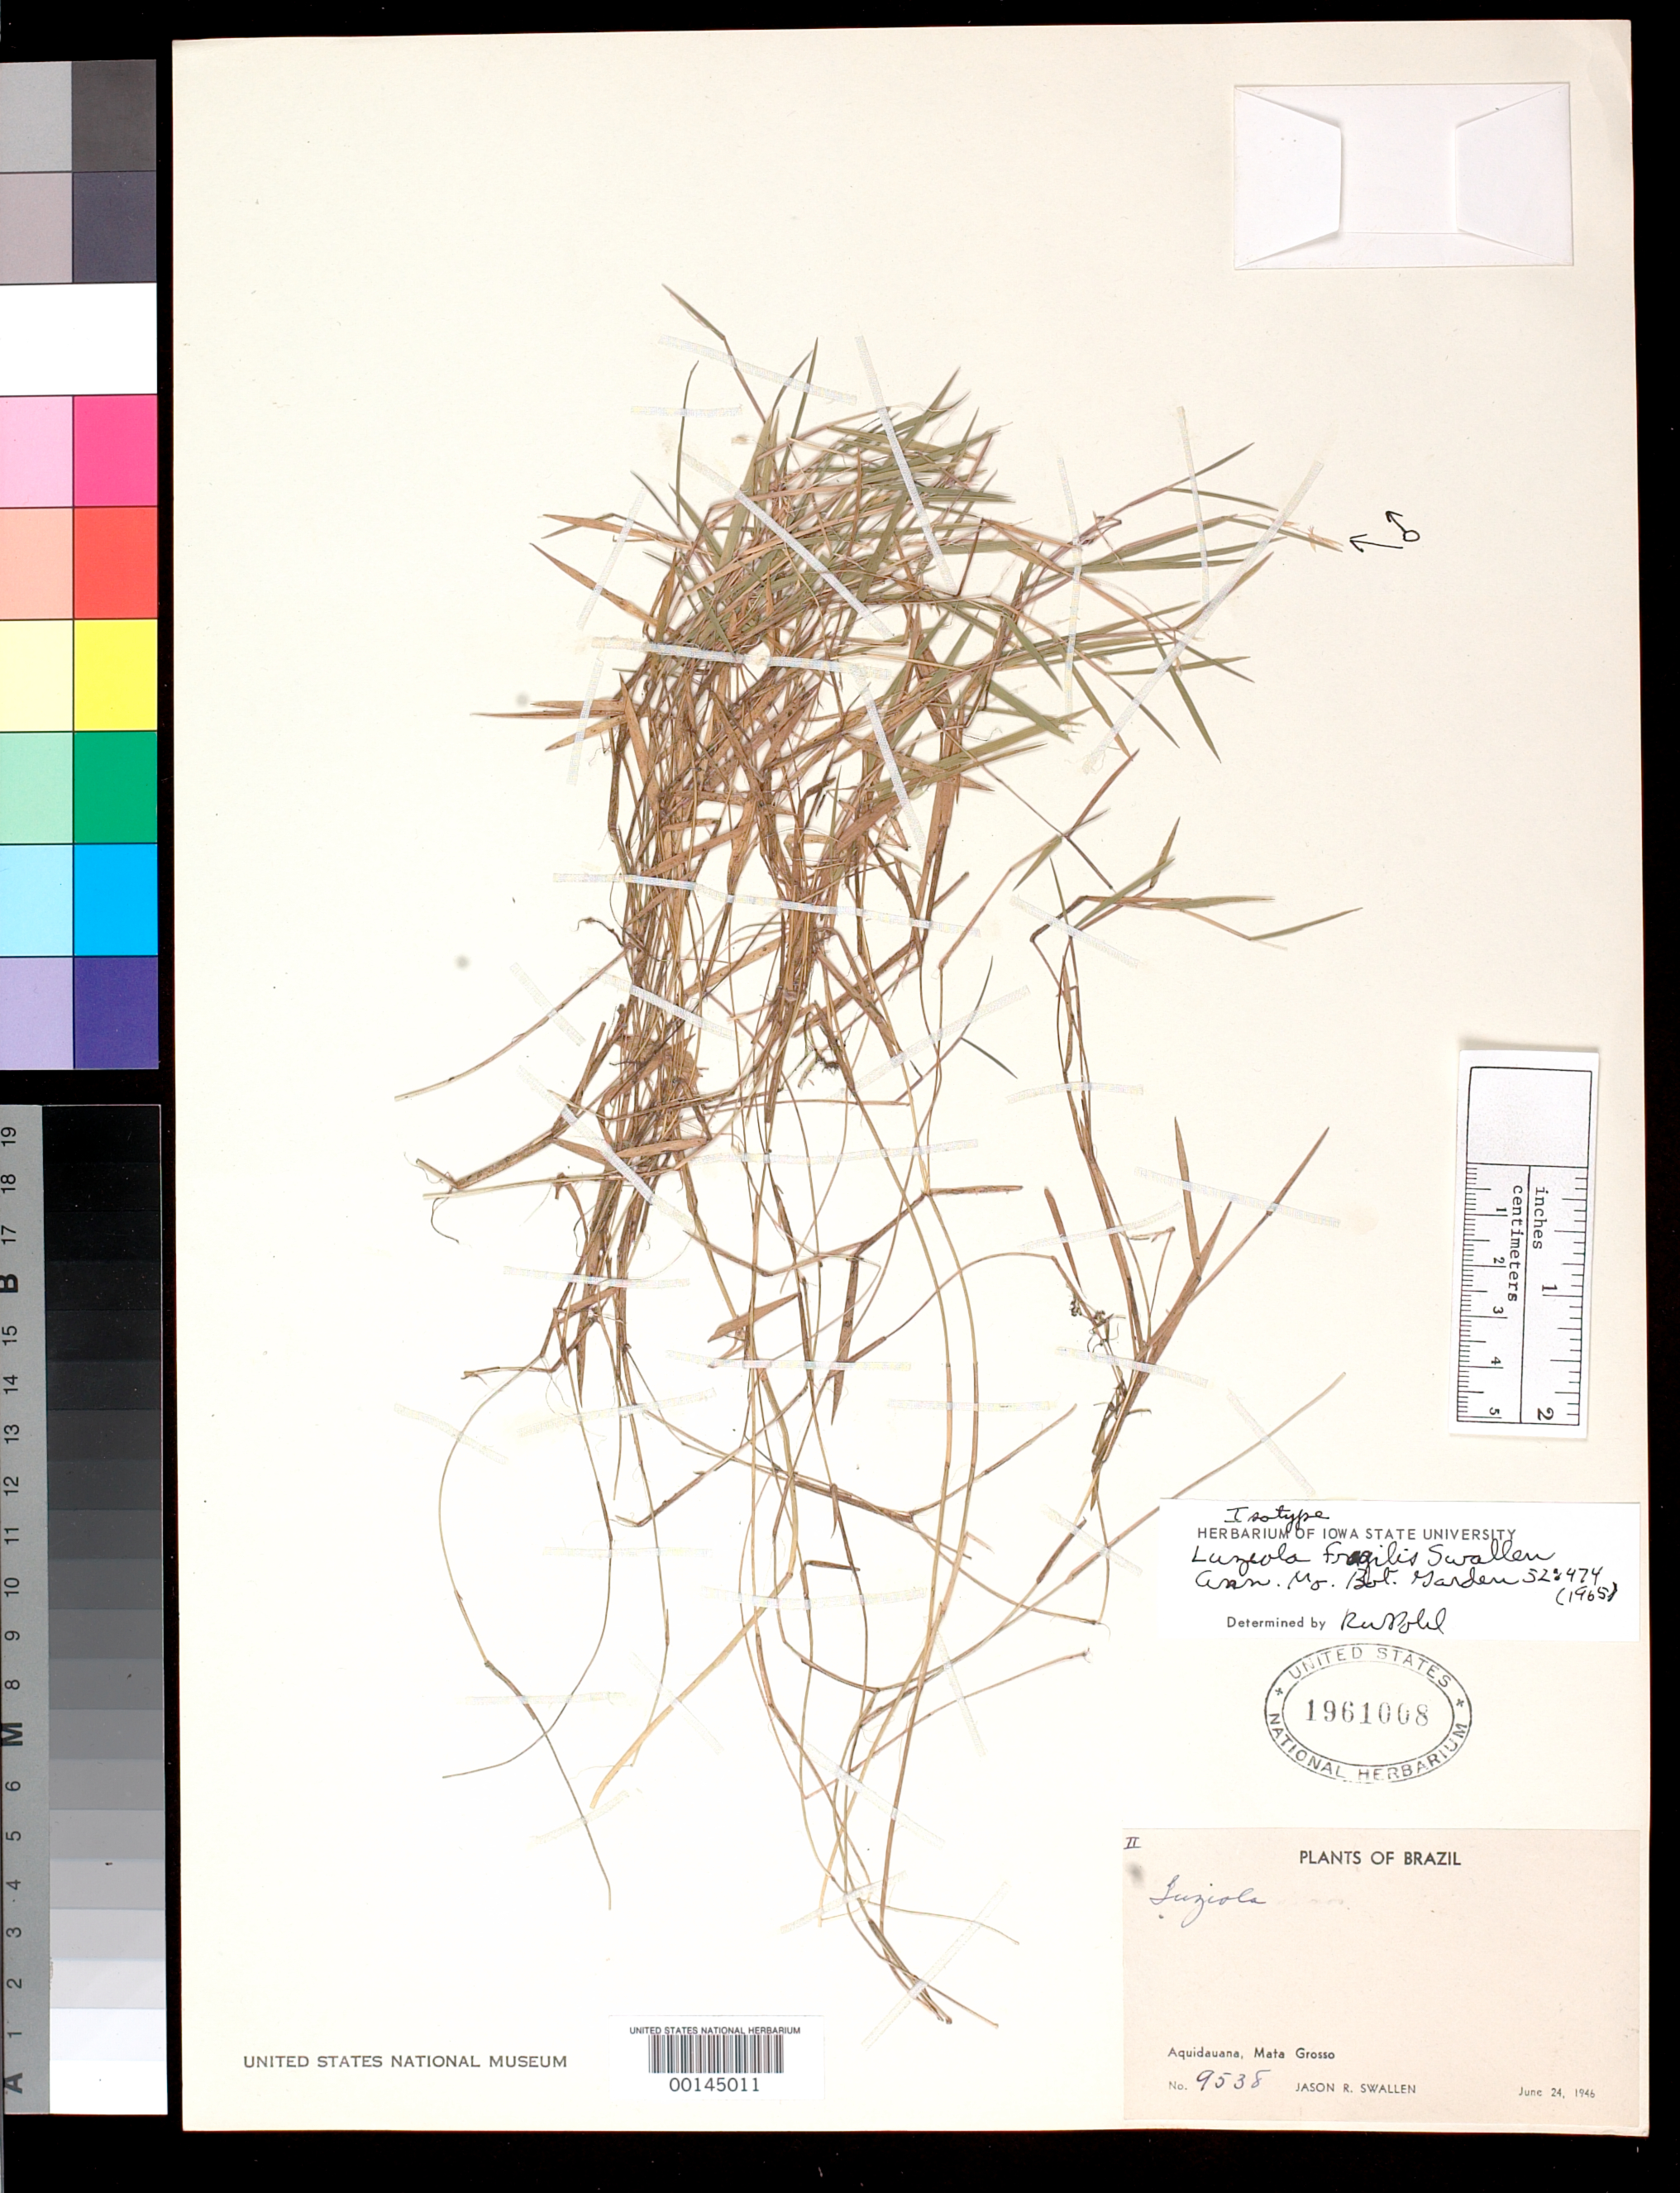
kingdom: Plantae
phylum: Tracheophyta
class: Liliopsida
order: Poales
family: Poaceae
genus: Luziola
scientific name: Luziola fragilis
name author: Swallen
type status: Isotype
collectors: J. R. Swallen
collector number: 9538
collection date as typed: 24 Jun 1946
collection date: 1946-06-24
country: Brazil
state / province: Mato Grosso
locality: Aquidauana.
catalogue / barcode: US 1961008